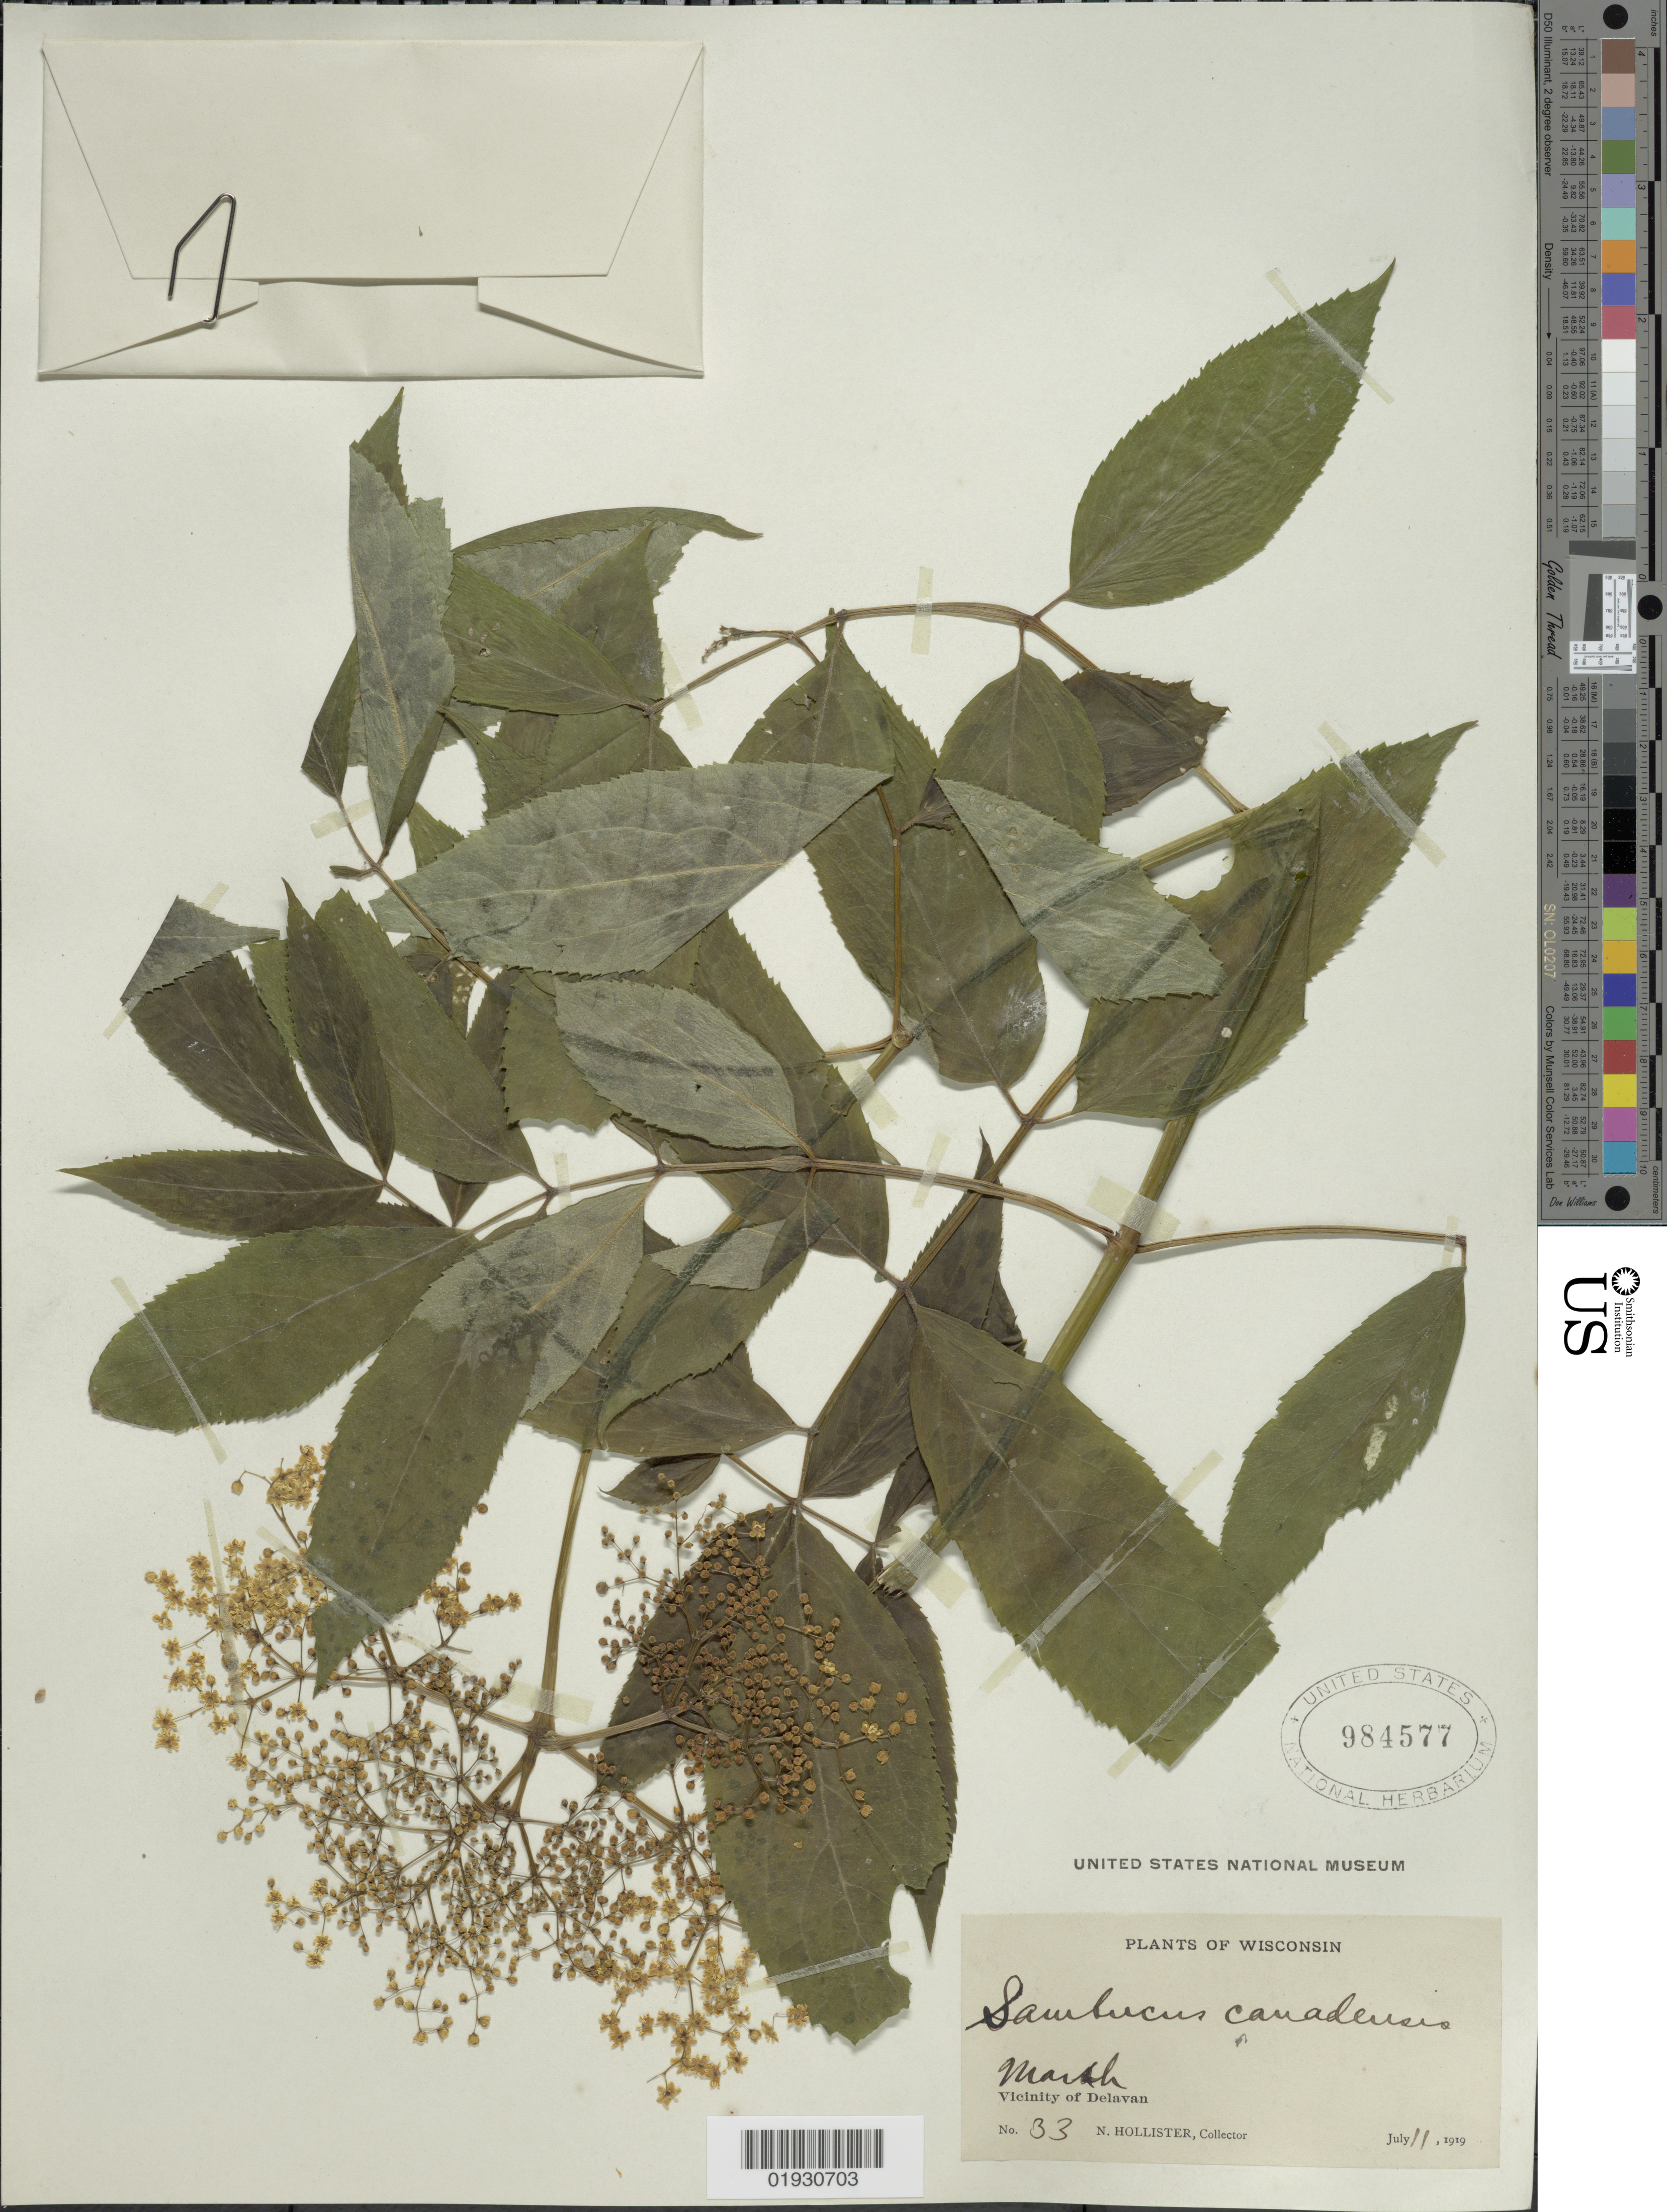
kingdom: Plantae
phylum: Tracheophyta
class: Magnoliopsida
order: Dipsacales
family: Viburnaceae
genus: Sambucus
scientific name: Sambucus canadensis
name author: L.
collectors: N. Hollister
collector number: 33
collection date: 1919-07-11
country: United States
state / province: Wisconsin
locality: Vicinity of Delavan.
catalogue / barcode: US 984577